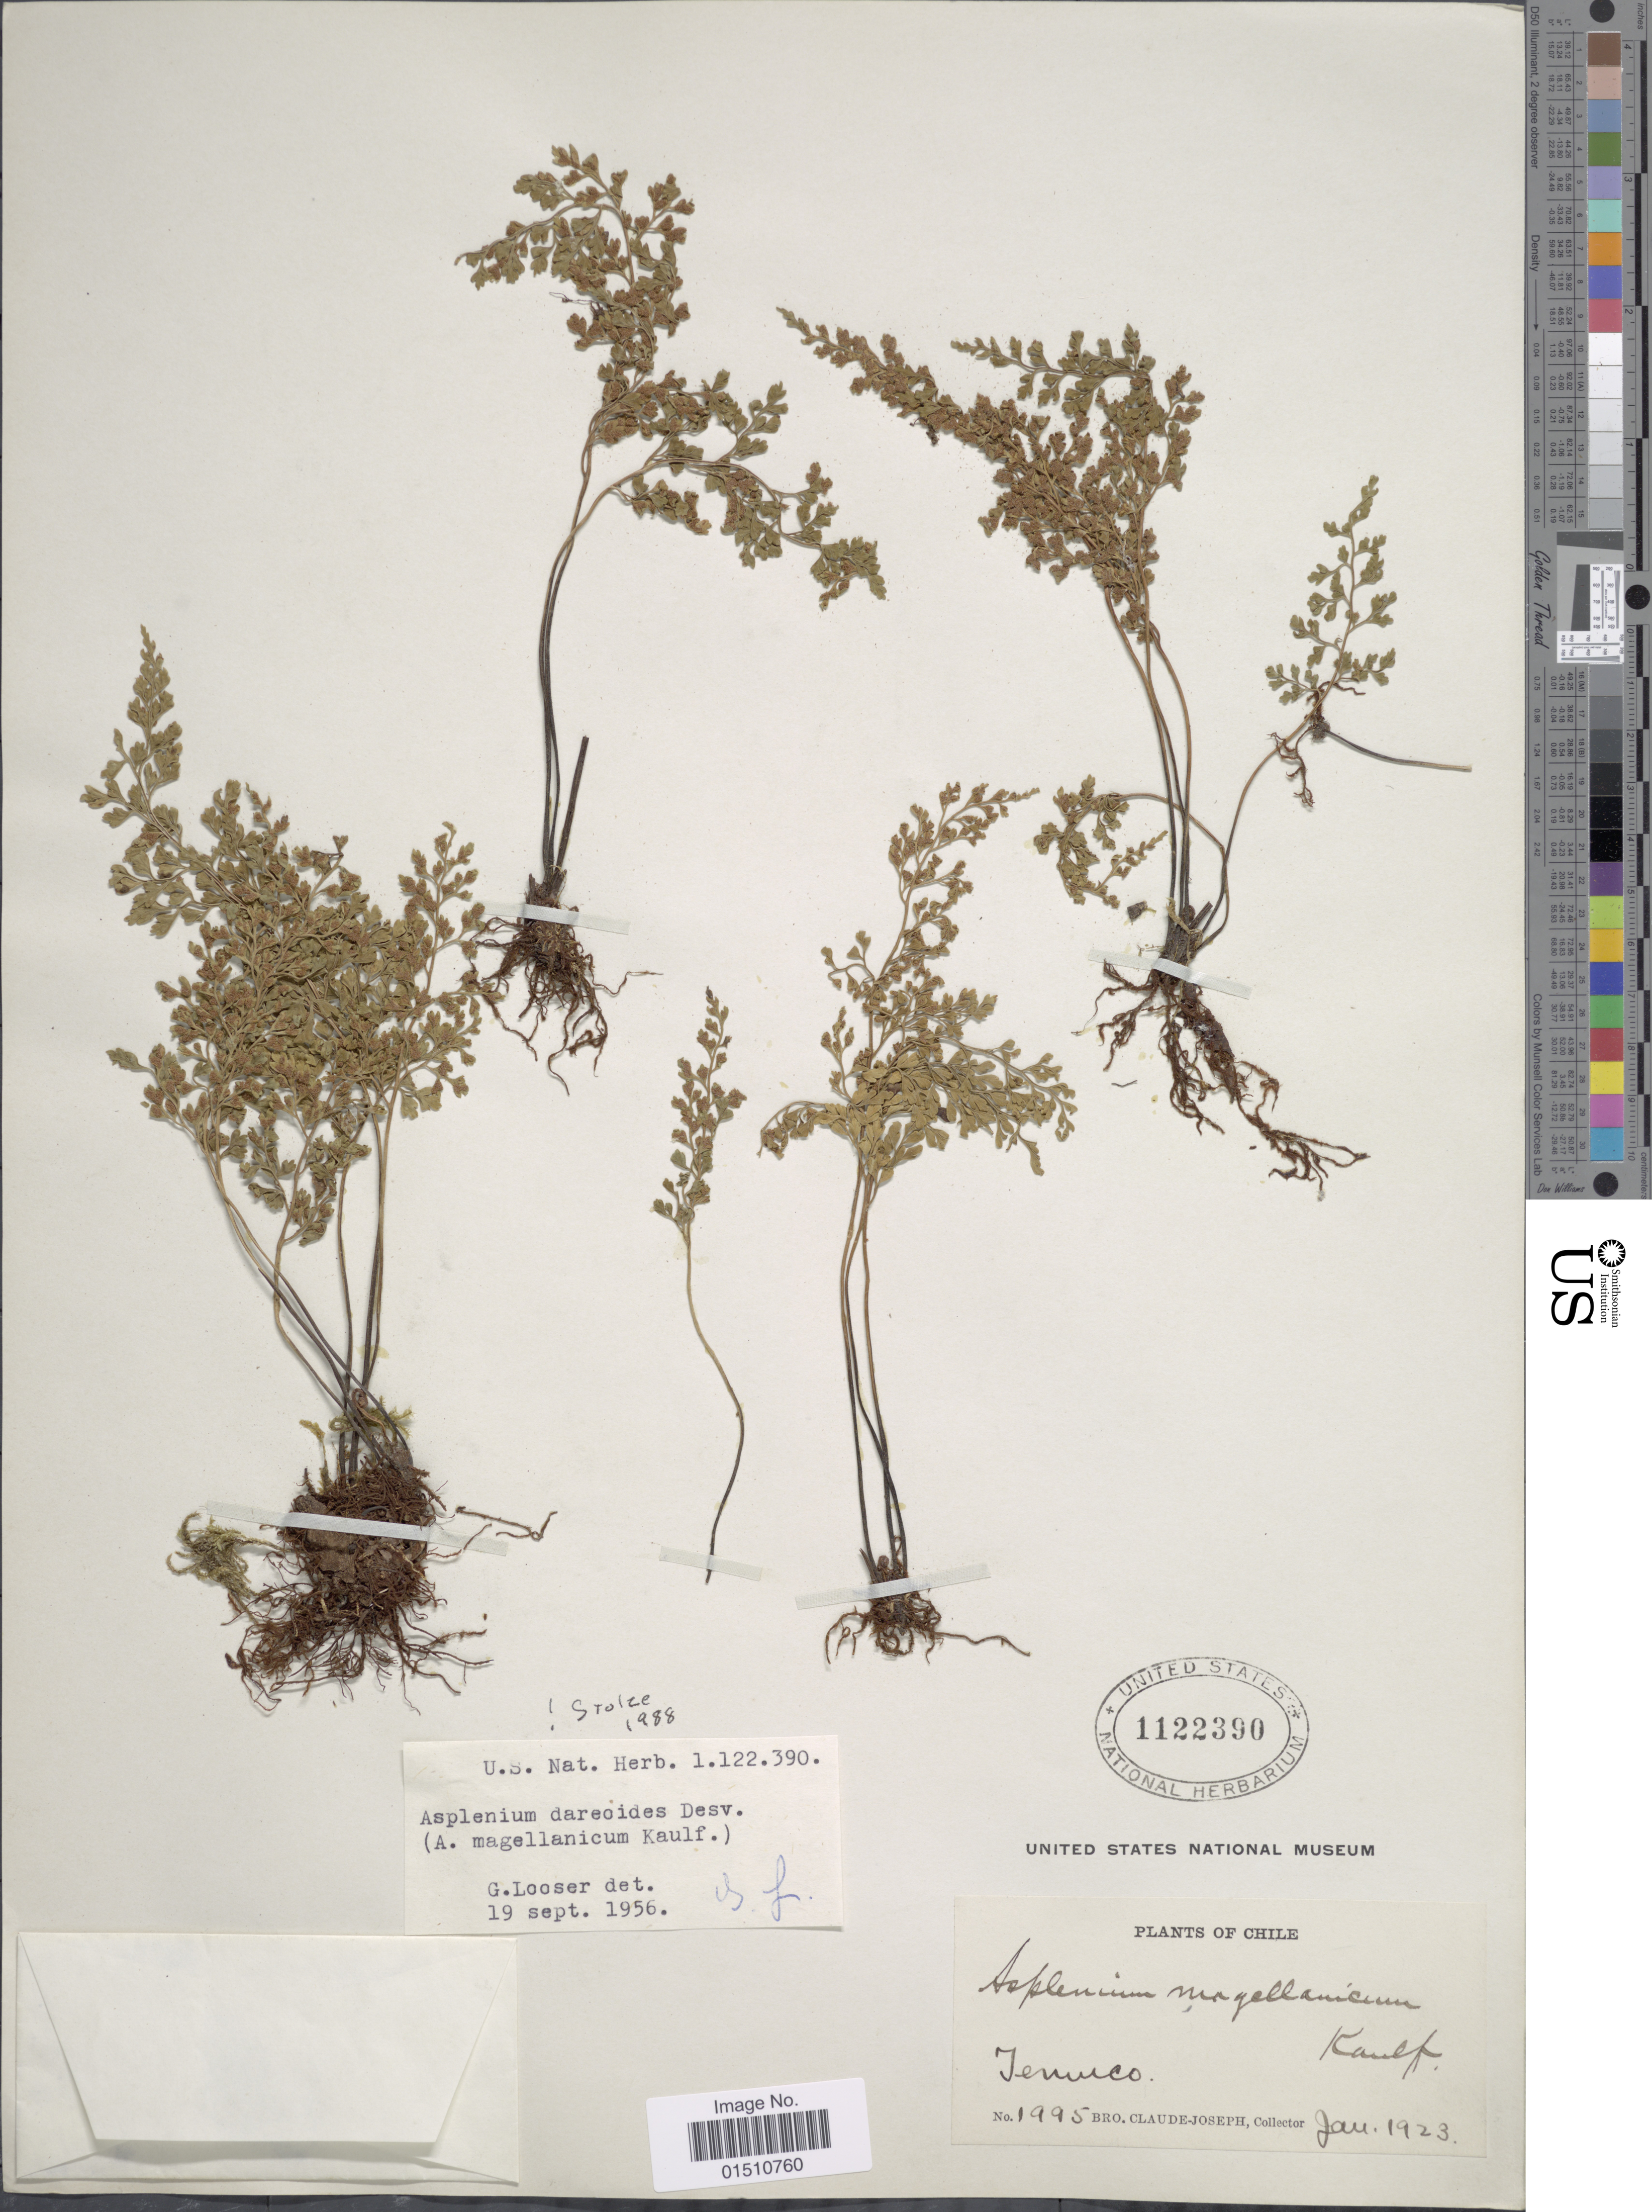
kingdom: Plantae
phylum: Tracheophyta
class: Polypodiopsida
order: Polypodiales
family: Aspleniaceae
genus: Asplenium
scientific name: Asplenium dareoides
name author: Desv.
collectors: Bro. Claude-Joseph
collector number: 1995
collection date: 1923-01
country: Chile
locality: Chille, Jemuco.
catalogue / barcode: US 1122390